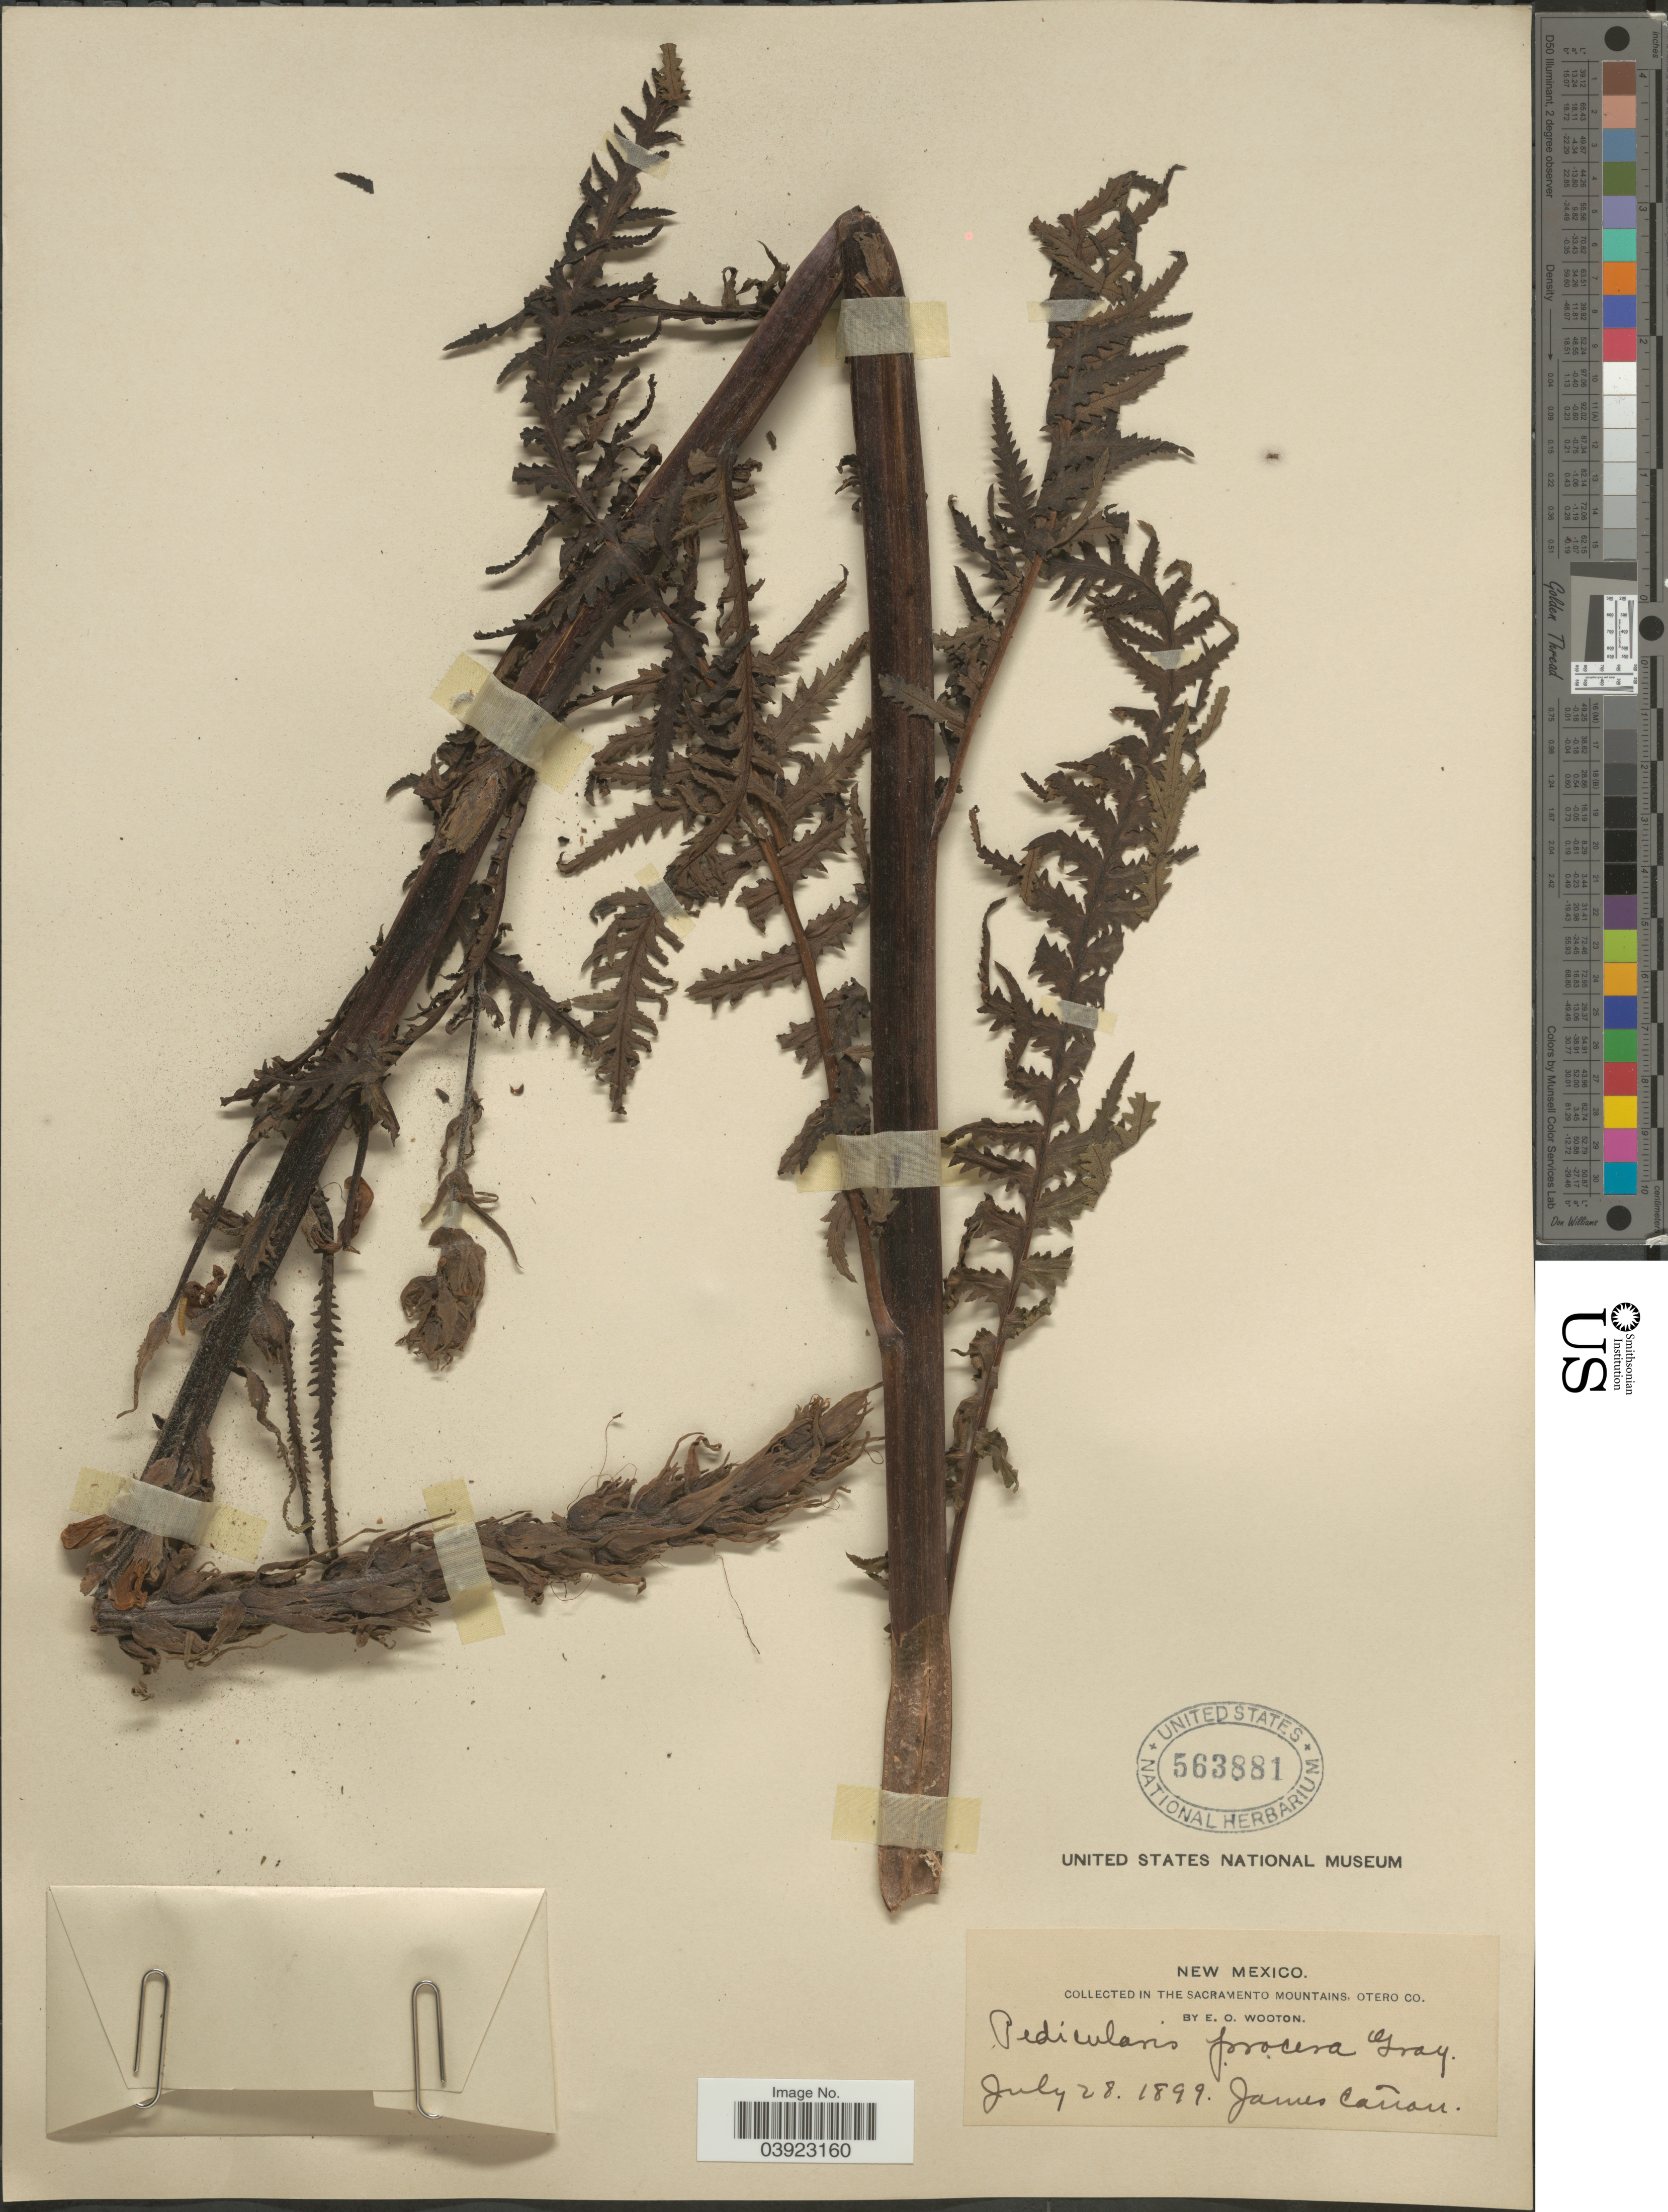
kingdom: Plantae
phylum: Tracheophyta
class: Magnoliopsida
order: Lamiales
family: Orobanchaceae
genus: Pedicularis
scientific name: Pedicularis procera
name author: A. Gray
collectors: E. O. Wooton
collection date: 1899-07-28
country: United States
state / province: New Mexico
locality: In the Sacramento Mountains, Otero Co. James Cañon.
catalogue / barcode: US 563881